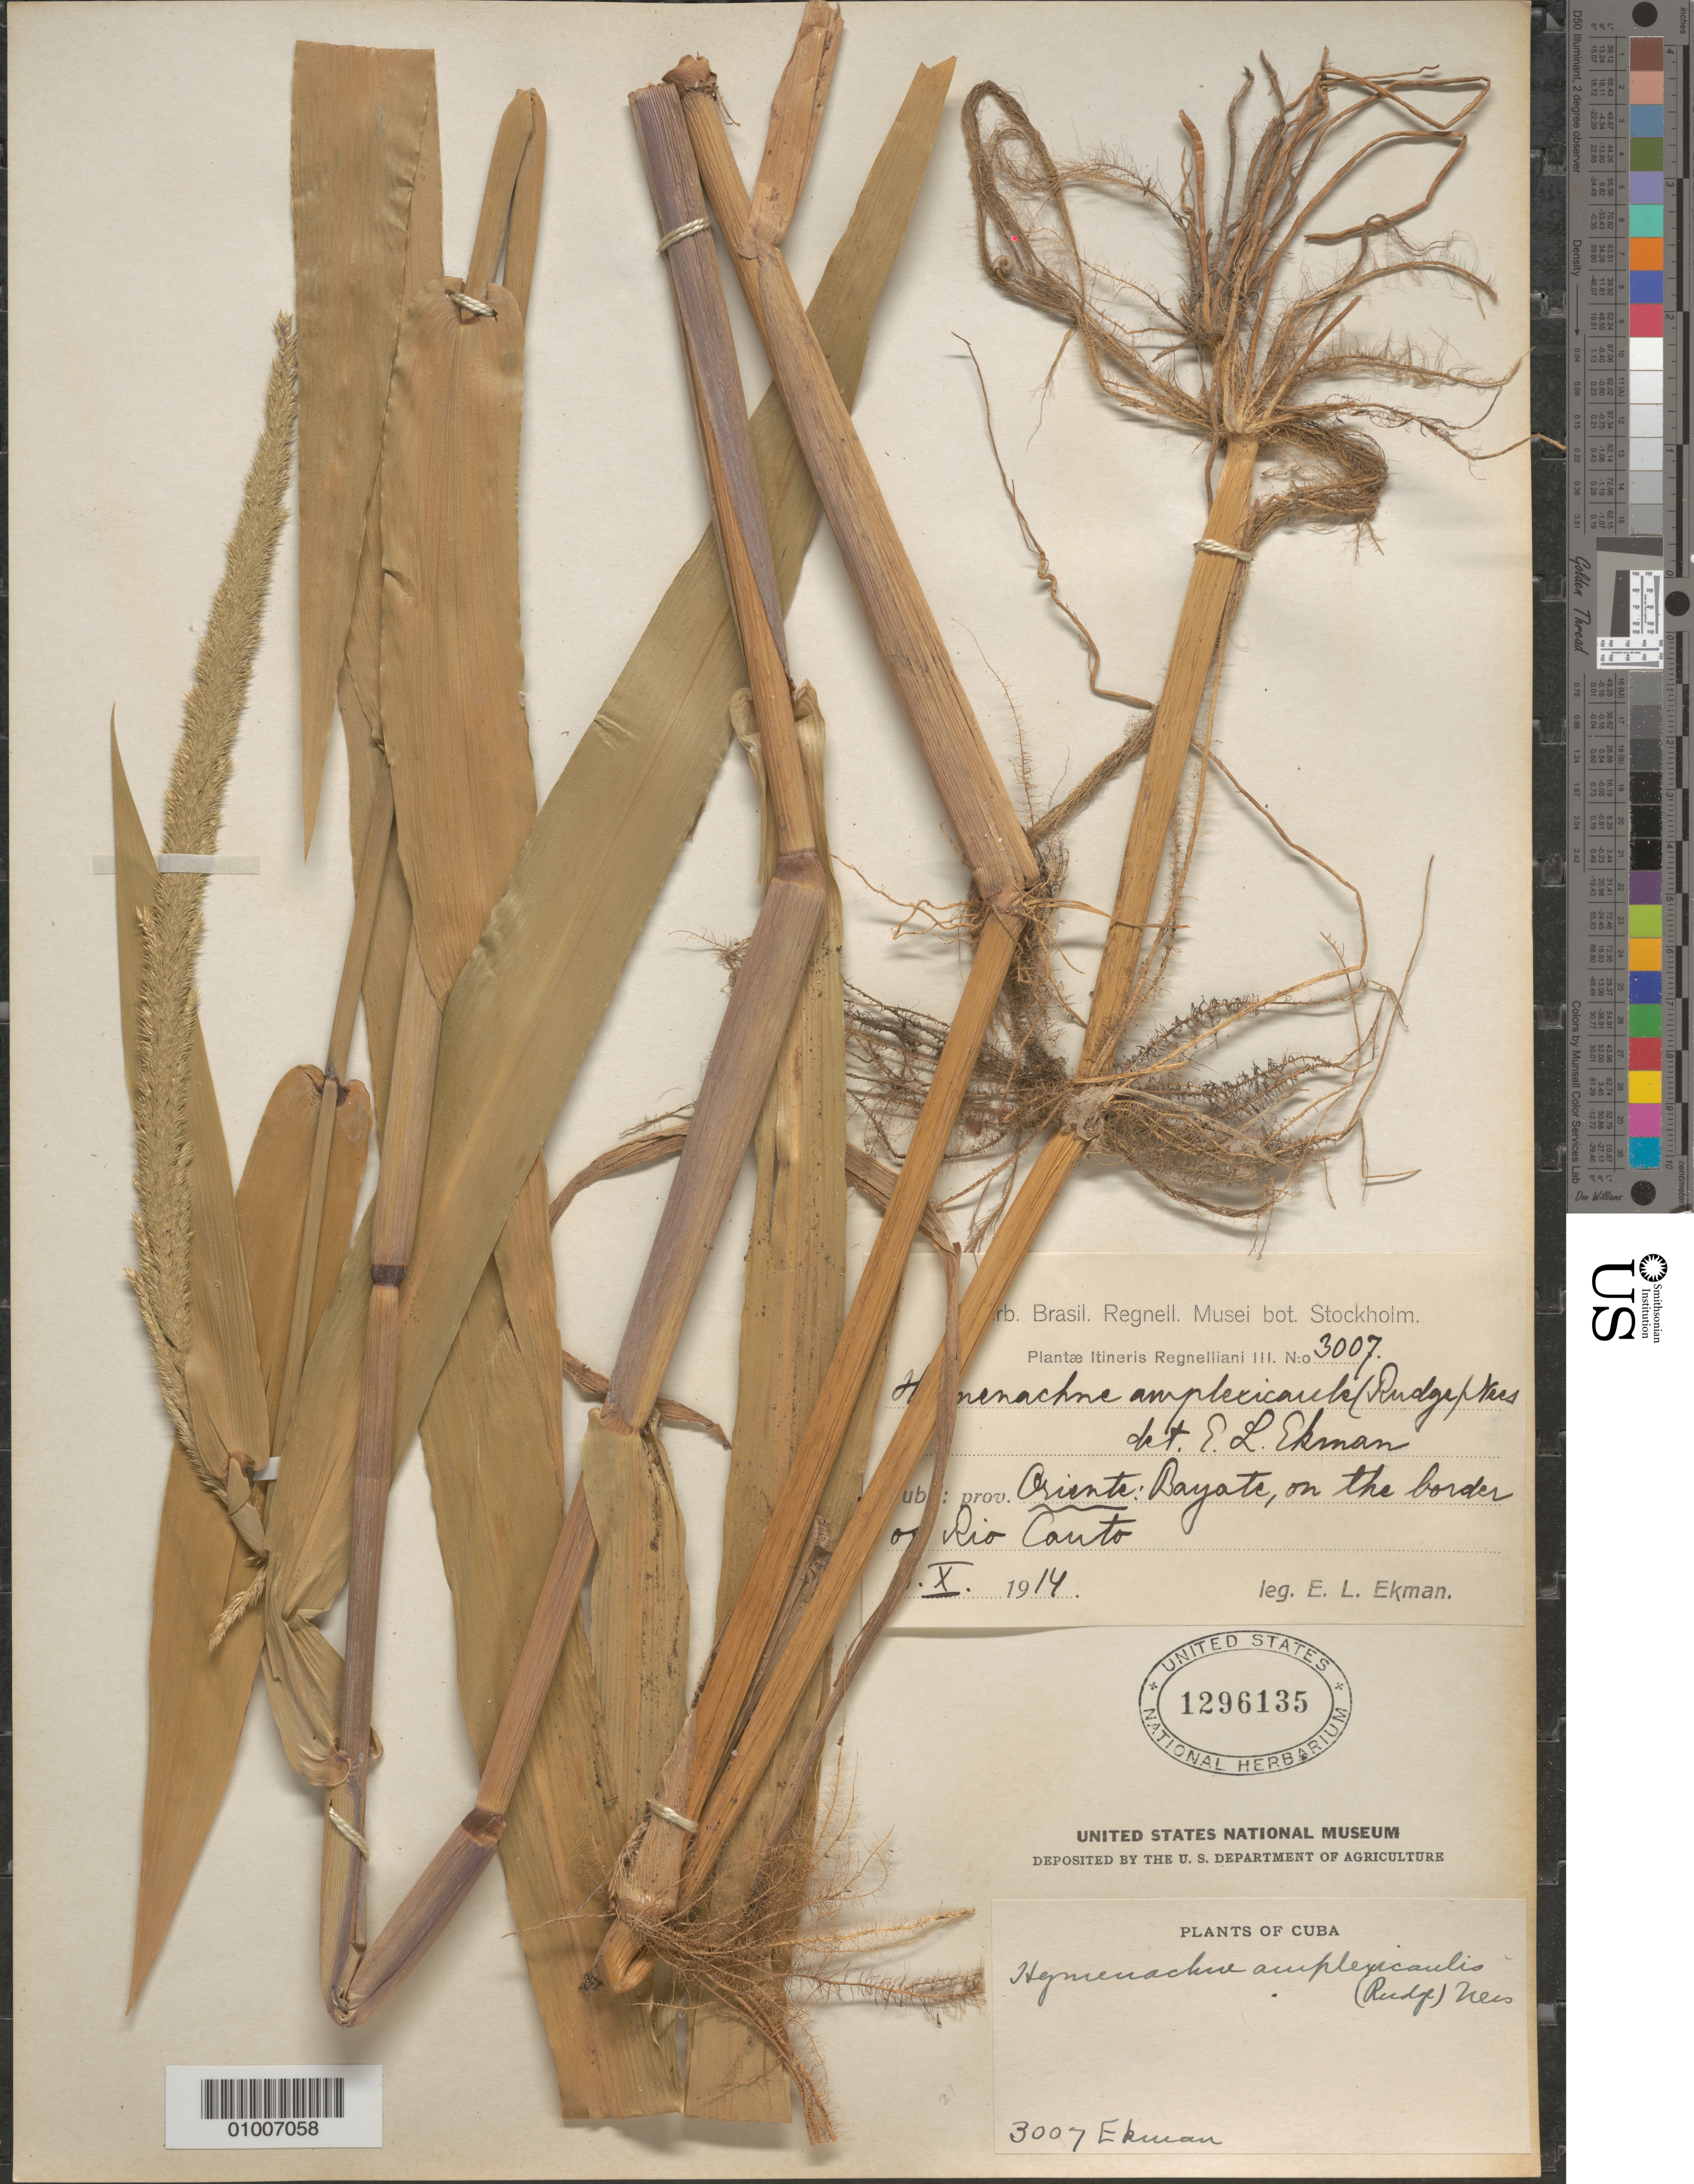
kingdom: Plantae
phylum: Tracheophyta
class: Liliopsida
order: Poales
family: Poaceae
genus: Hymenachne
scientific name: Hymenachne amplexicaulis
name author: (Rudge) Nees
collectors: E. L. Ekman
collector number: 3007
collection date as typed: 03 Oct 1914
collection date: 1914-10-03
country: Cuba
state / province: Granma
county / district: Manzanillo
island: Cuba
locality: Bayote, on the border of Rio Canto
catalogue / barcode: US 1296135